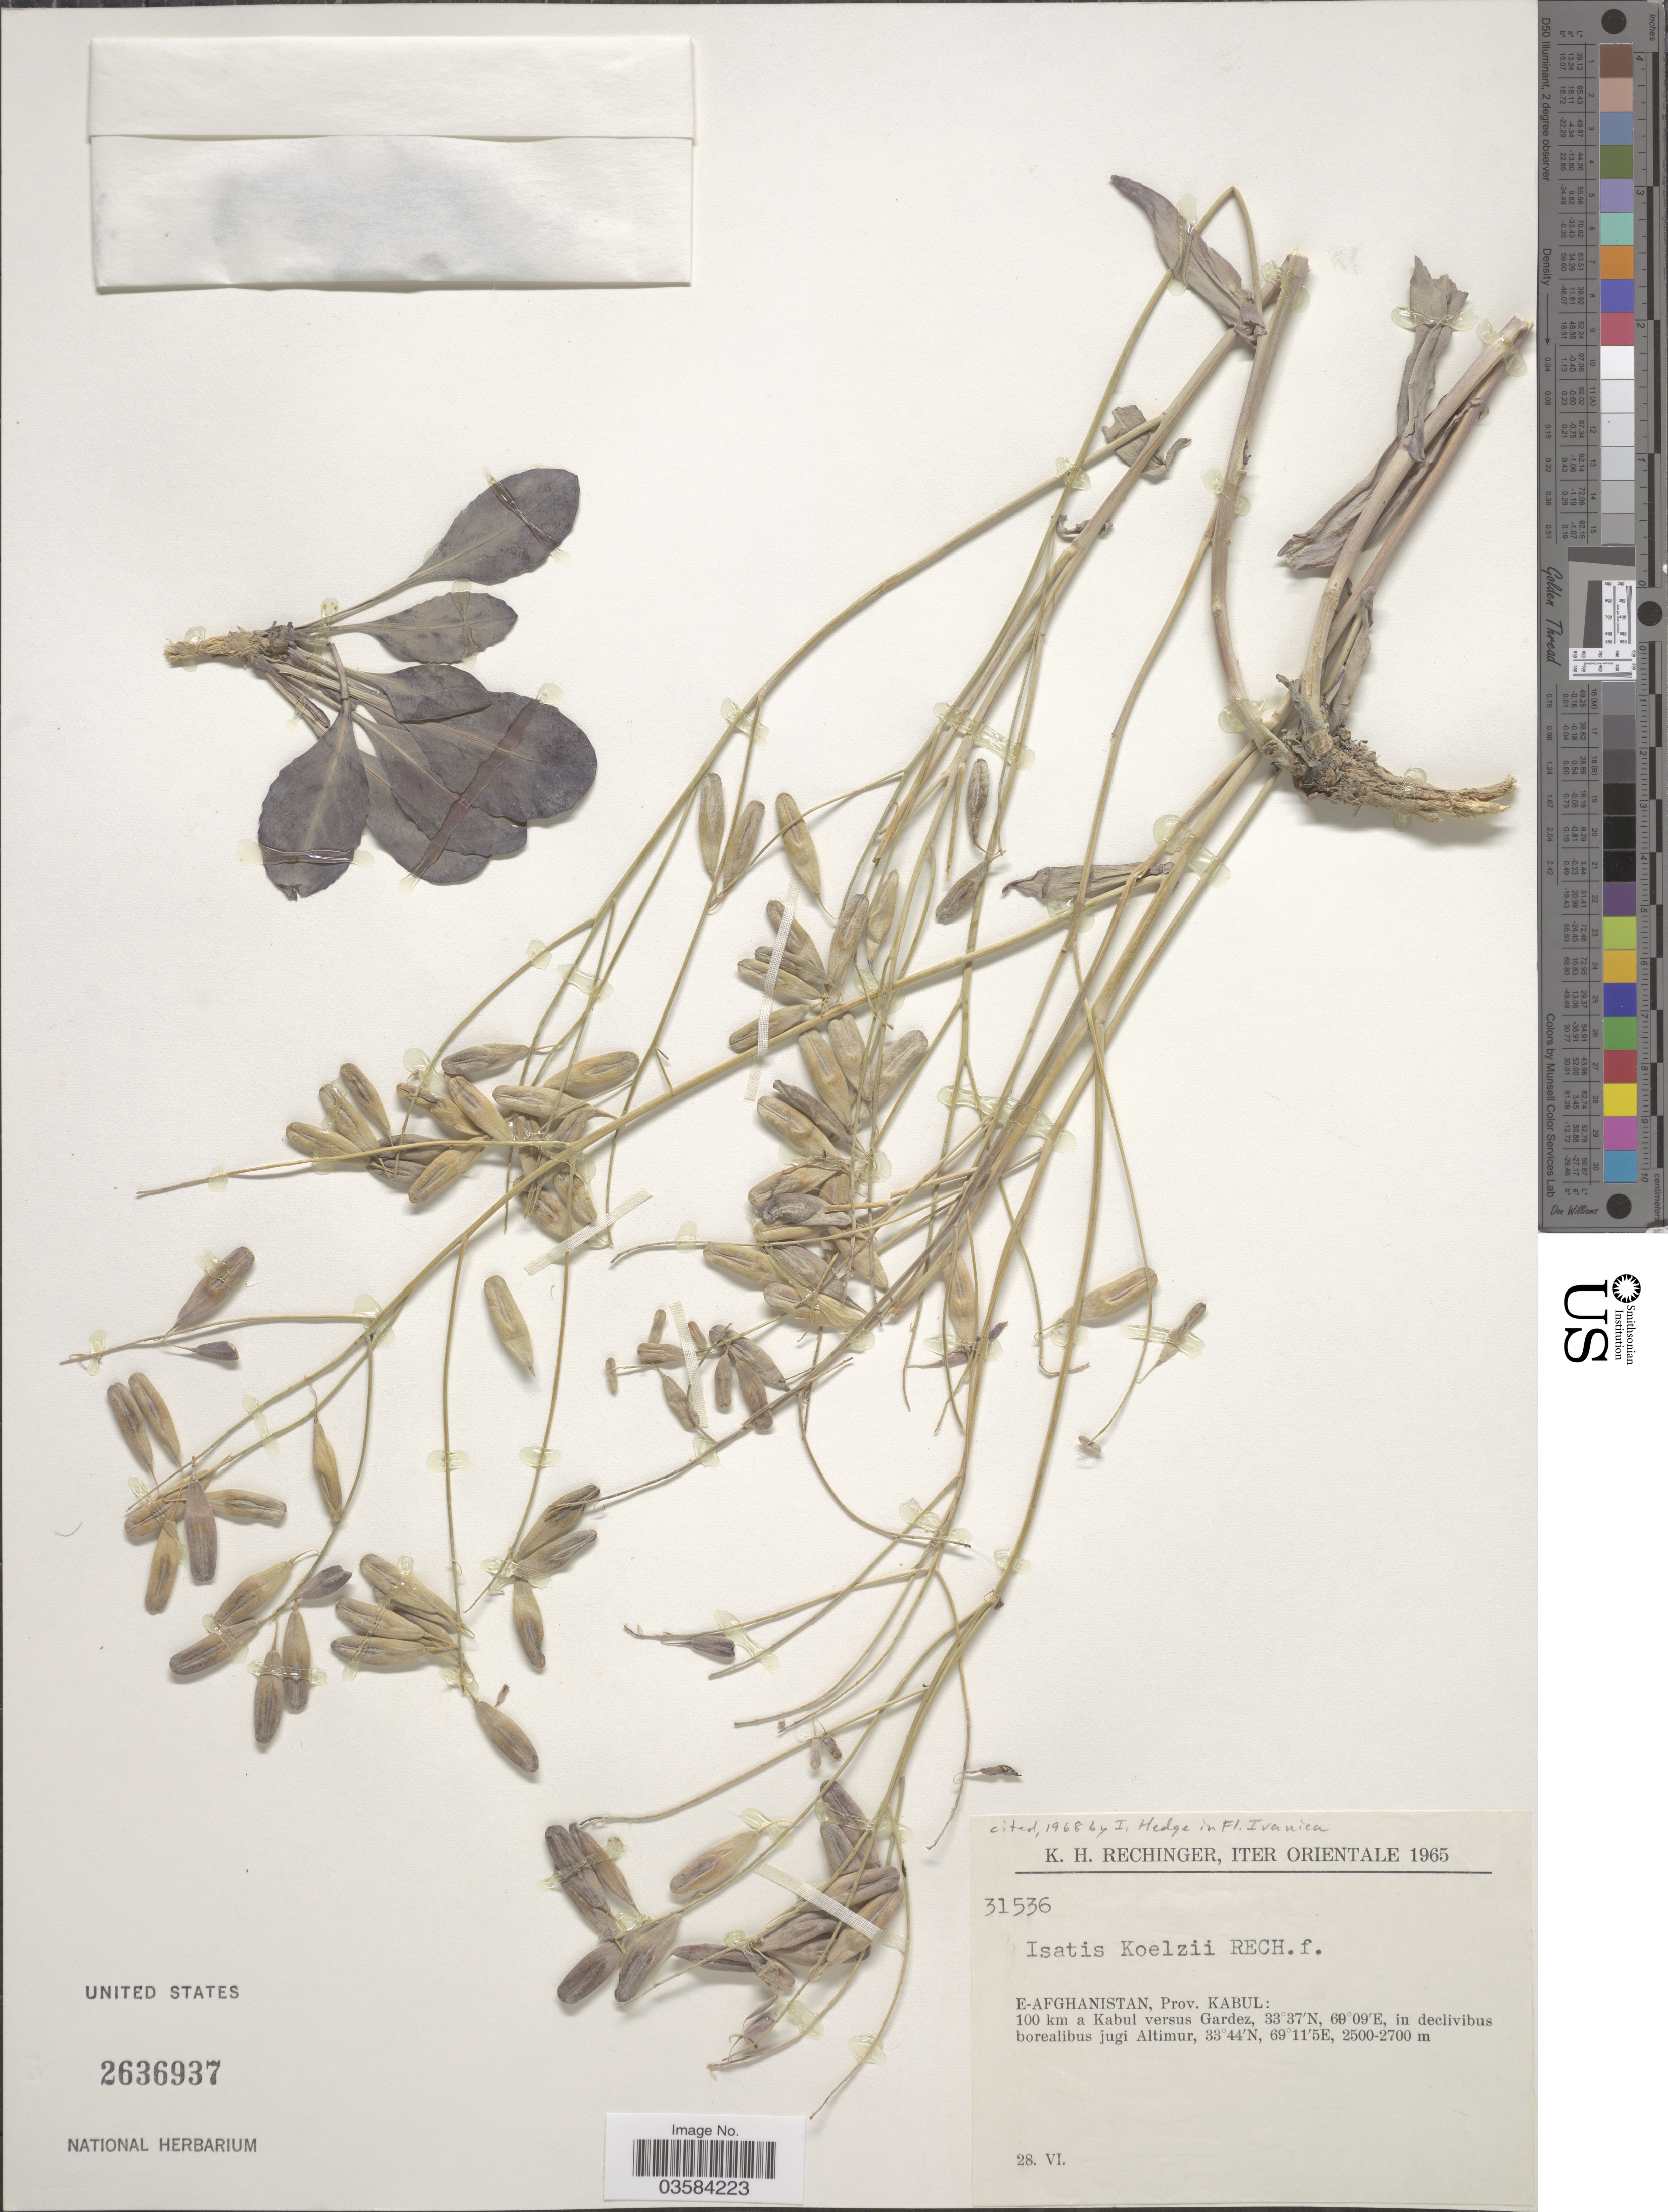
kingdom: Plantae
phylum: Tracheophyta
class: Magnoliopsida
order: Brassicales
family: Brassicaceae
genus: Isatis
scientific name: Isatis koelzii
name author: Rech. f.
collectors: K. H. Rechinger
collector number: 31536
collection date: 1965-06-28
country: Afghanistan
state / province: Kabul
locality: Iter Orientale. E-Afghanistan. 100 km a Kabul versus Gardez, in declivibus borealibus jugi Altimur.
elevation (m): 2500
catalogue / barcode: US 2636937